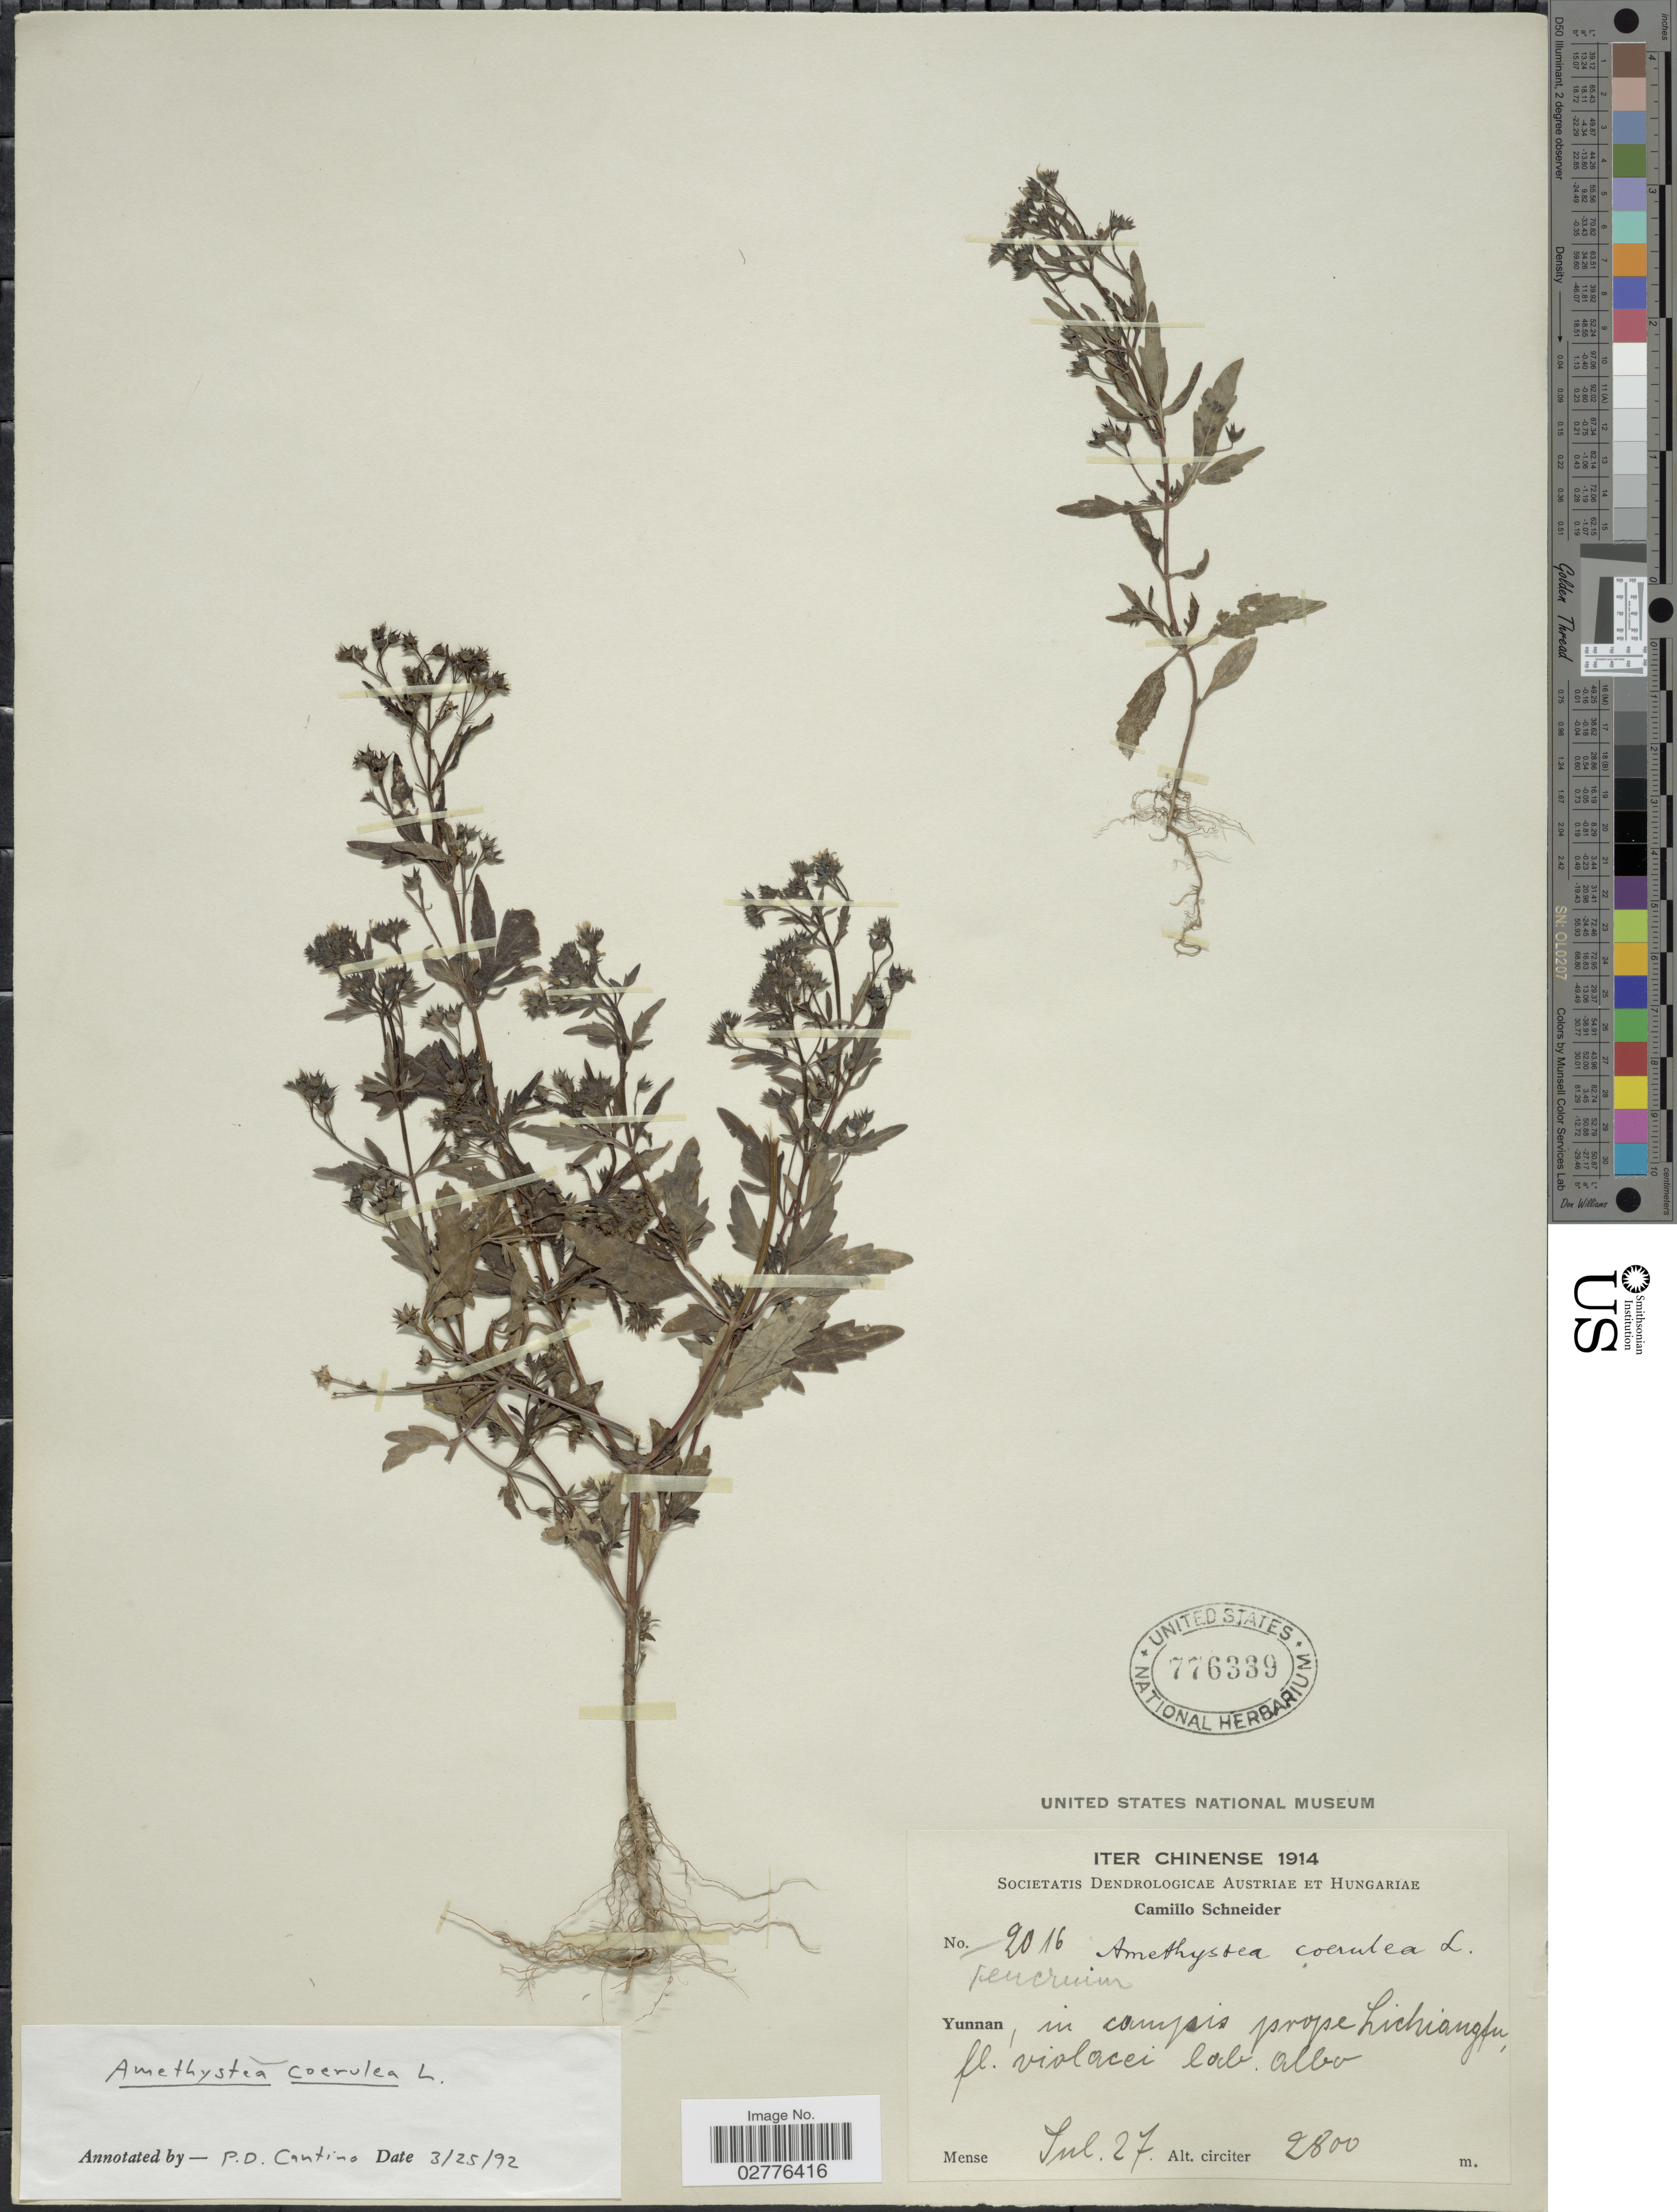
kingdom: Plantae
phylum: Tracheophyta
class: Magnoliopsida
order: Lamiales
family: Lamiaceae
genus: Amethystea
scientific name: Amethystea caerulea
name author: L.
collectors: C. K. Schneider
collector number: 2016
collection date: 1914-07-27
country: China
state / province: Yunnan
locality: In campis prope Lichiangfu.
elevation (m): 2800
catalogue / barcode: US 776339